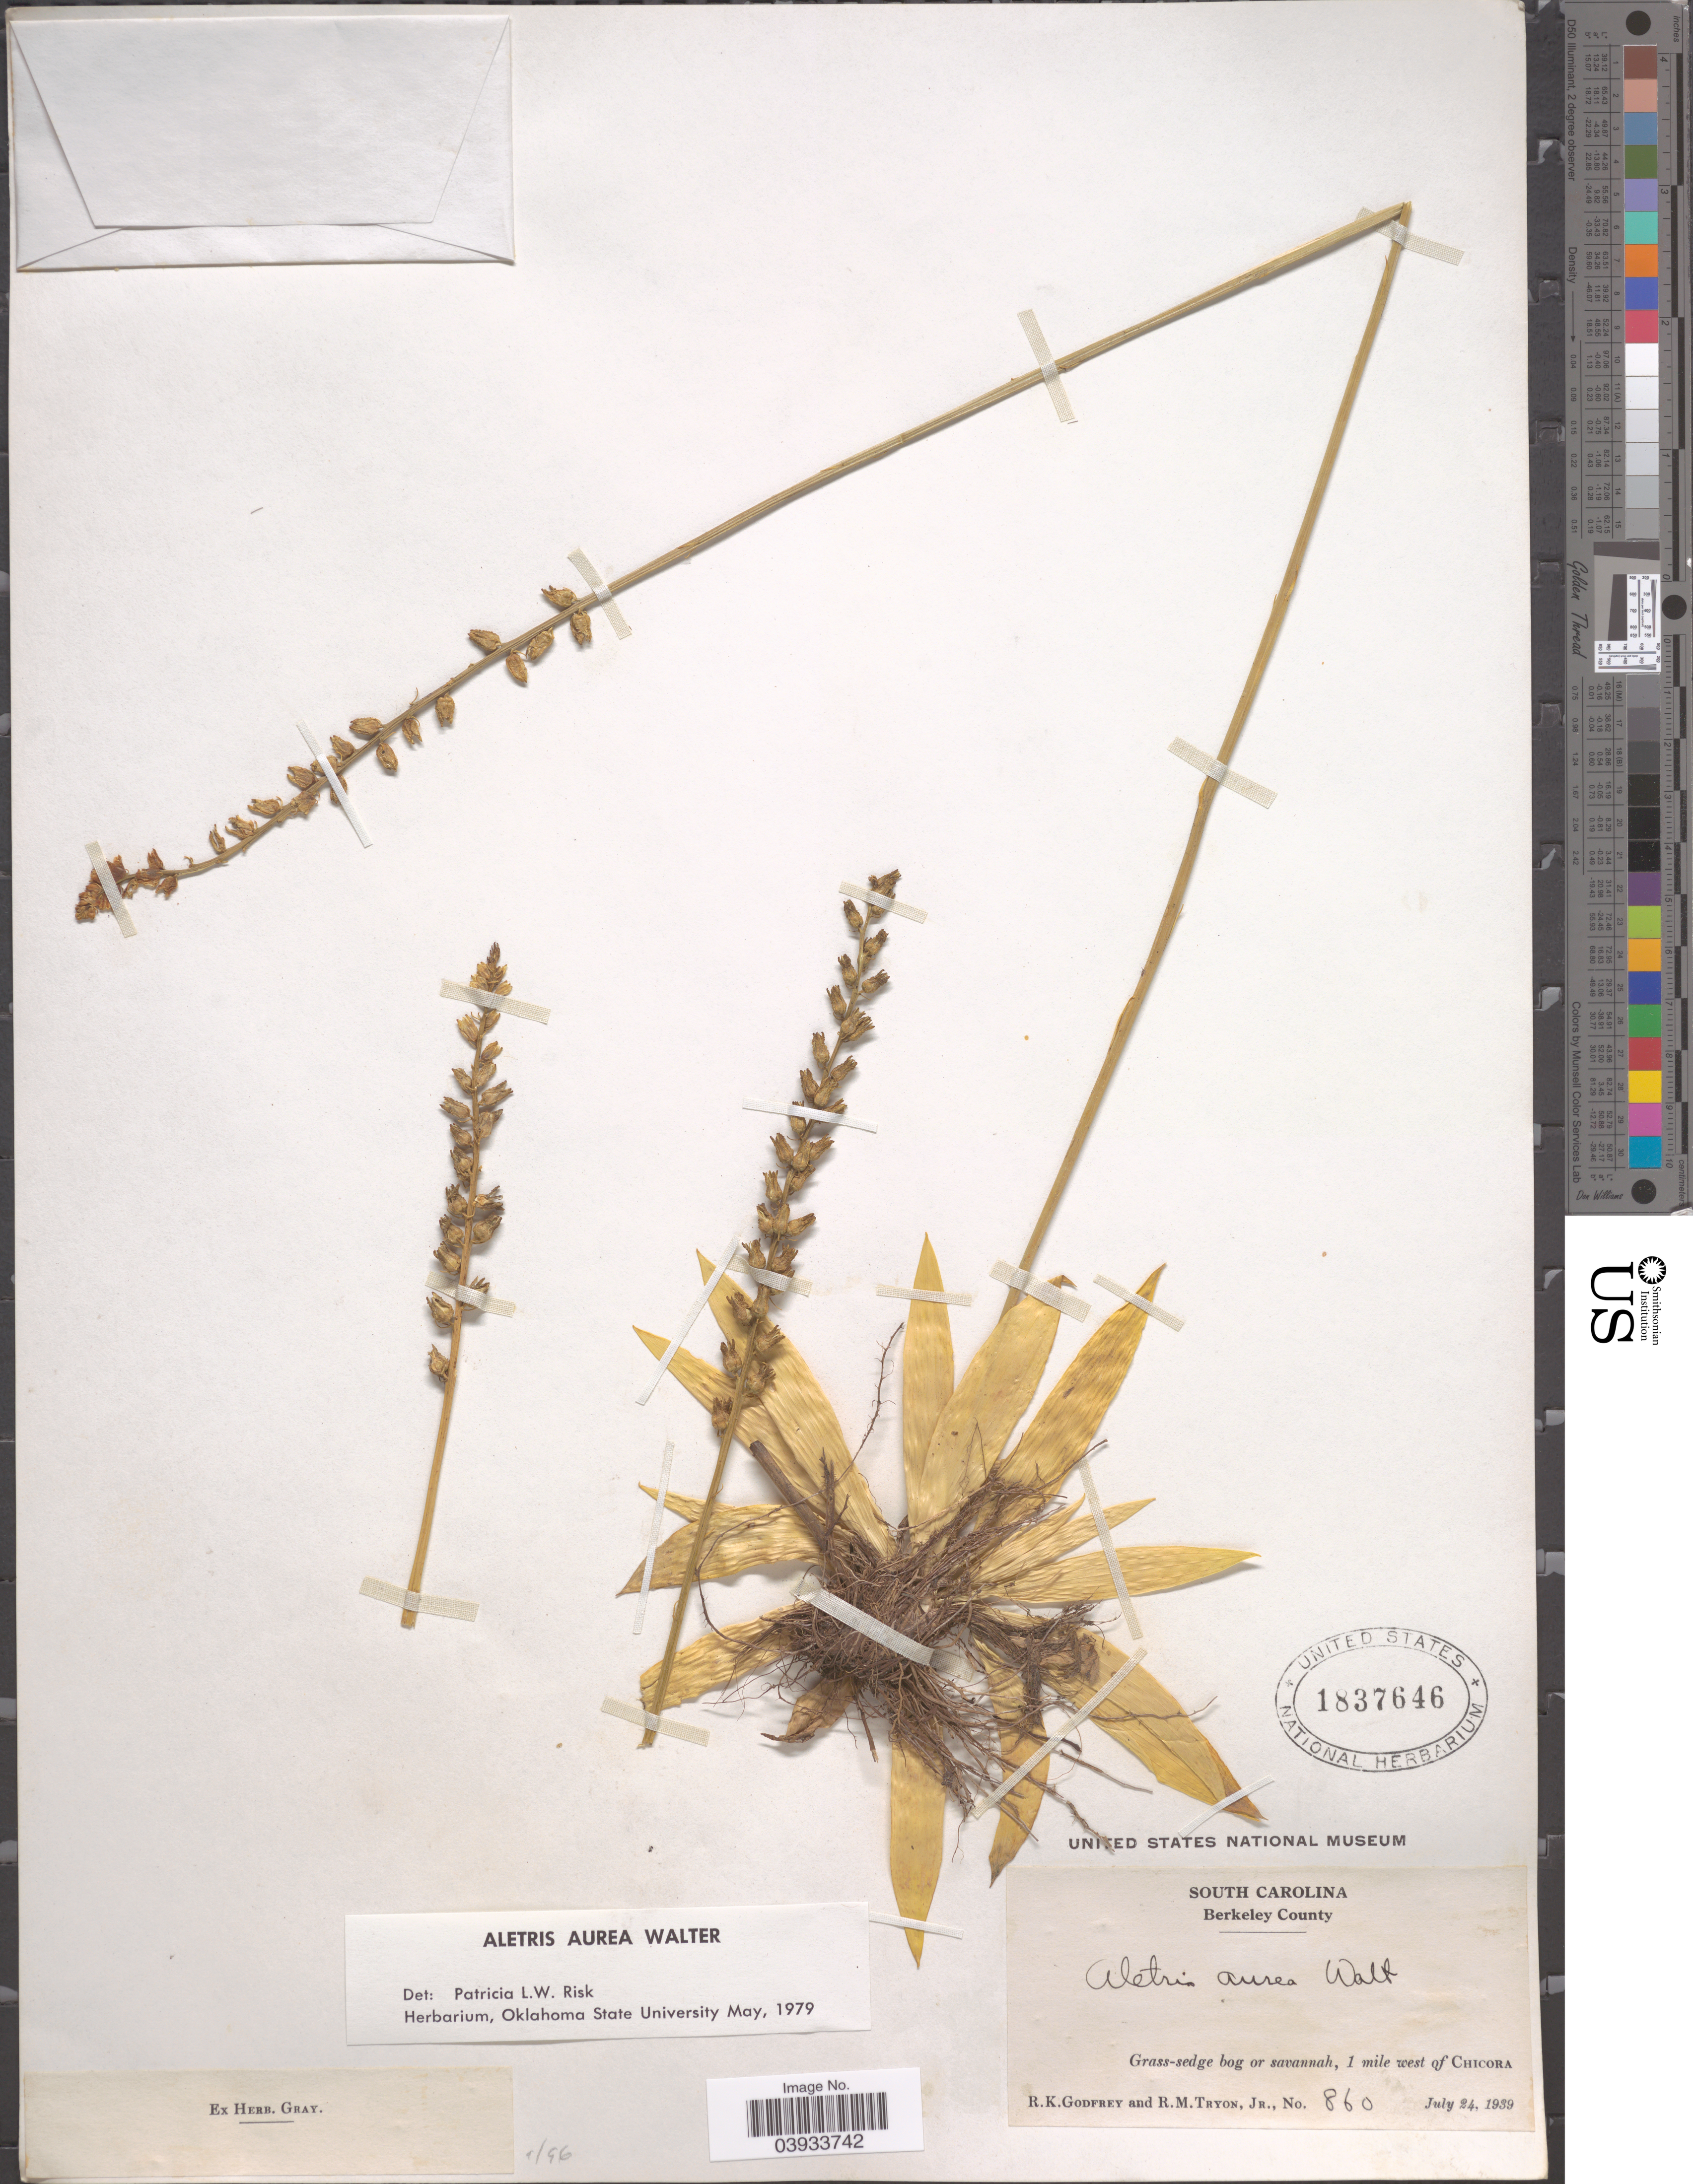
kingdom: Plantae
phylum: Tracheophyta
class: Liliopsida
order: Dioscoreales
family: Nartheciaceae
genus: Aletris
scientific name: Aletris aurea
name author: Walter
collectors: R. K. Godfrey & R. Tryon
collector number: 860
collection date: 1939-07-24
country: United States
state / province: South Carolina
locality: Berkeley County. Grass-sedge bog or savannah, 1 mile west of Chicora.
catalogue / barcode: US 1837646